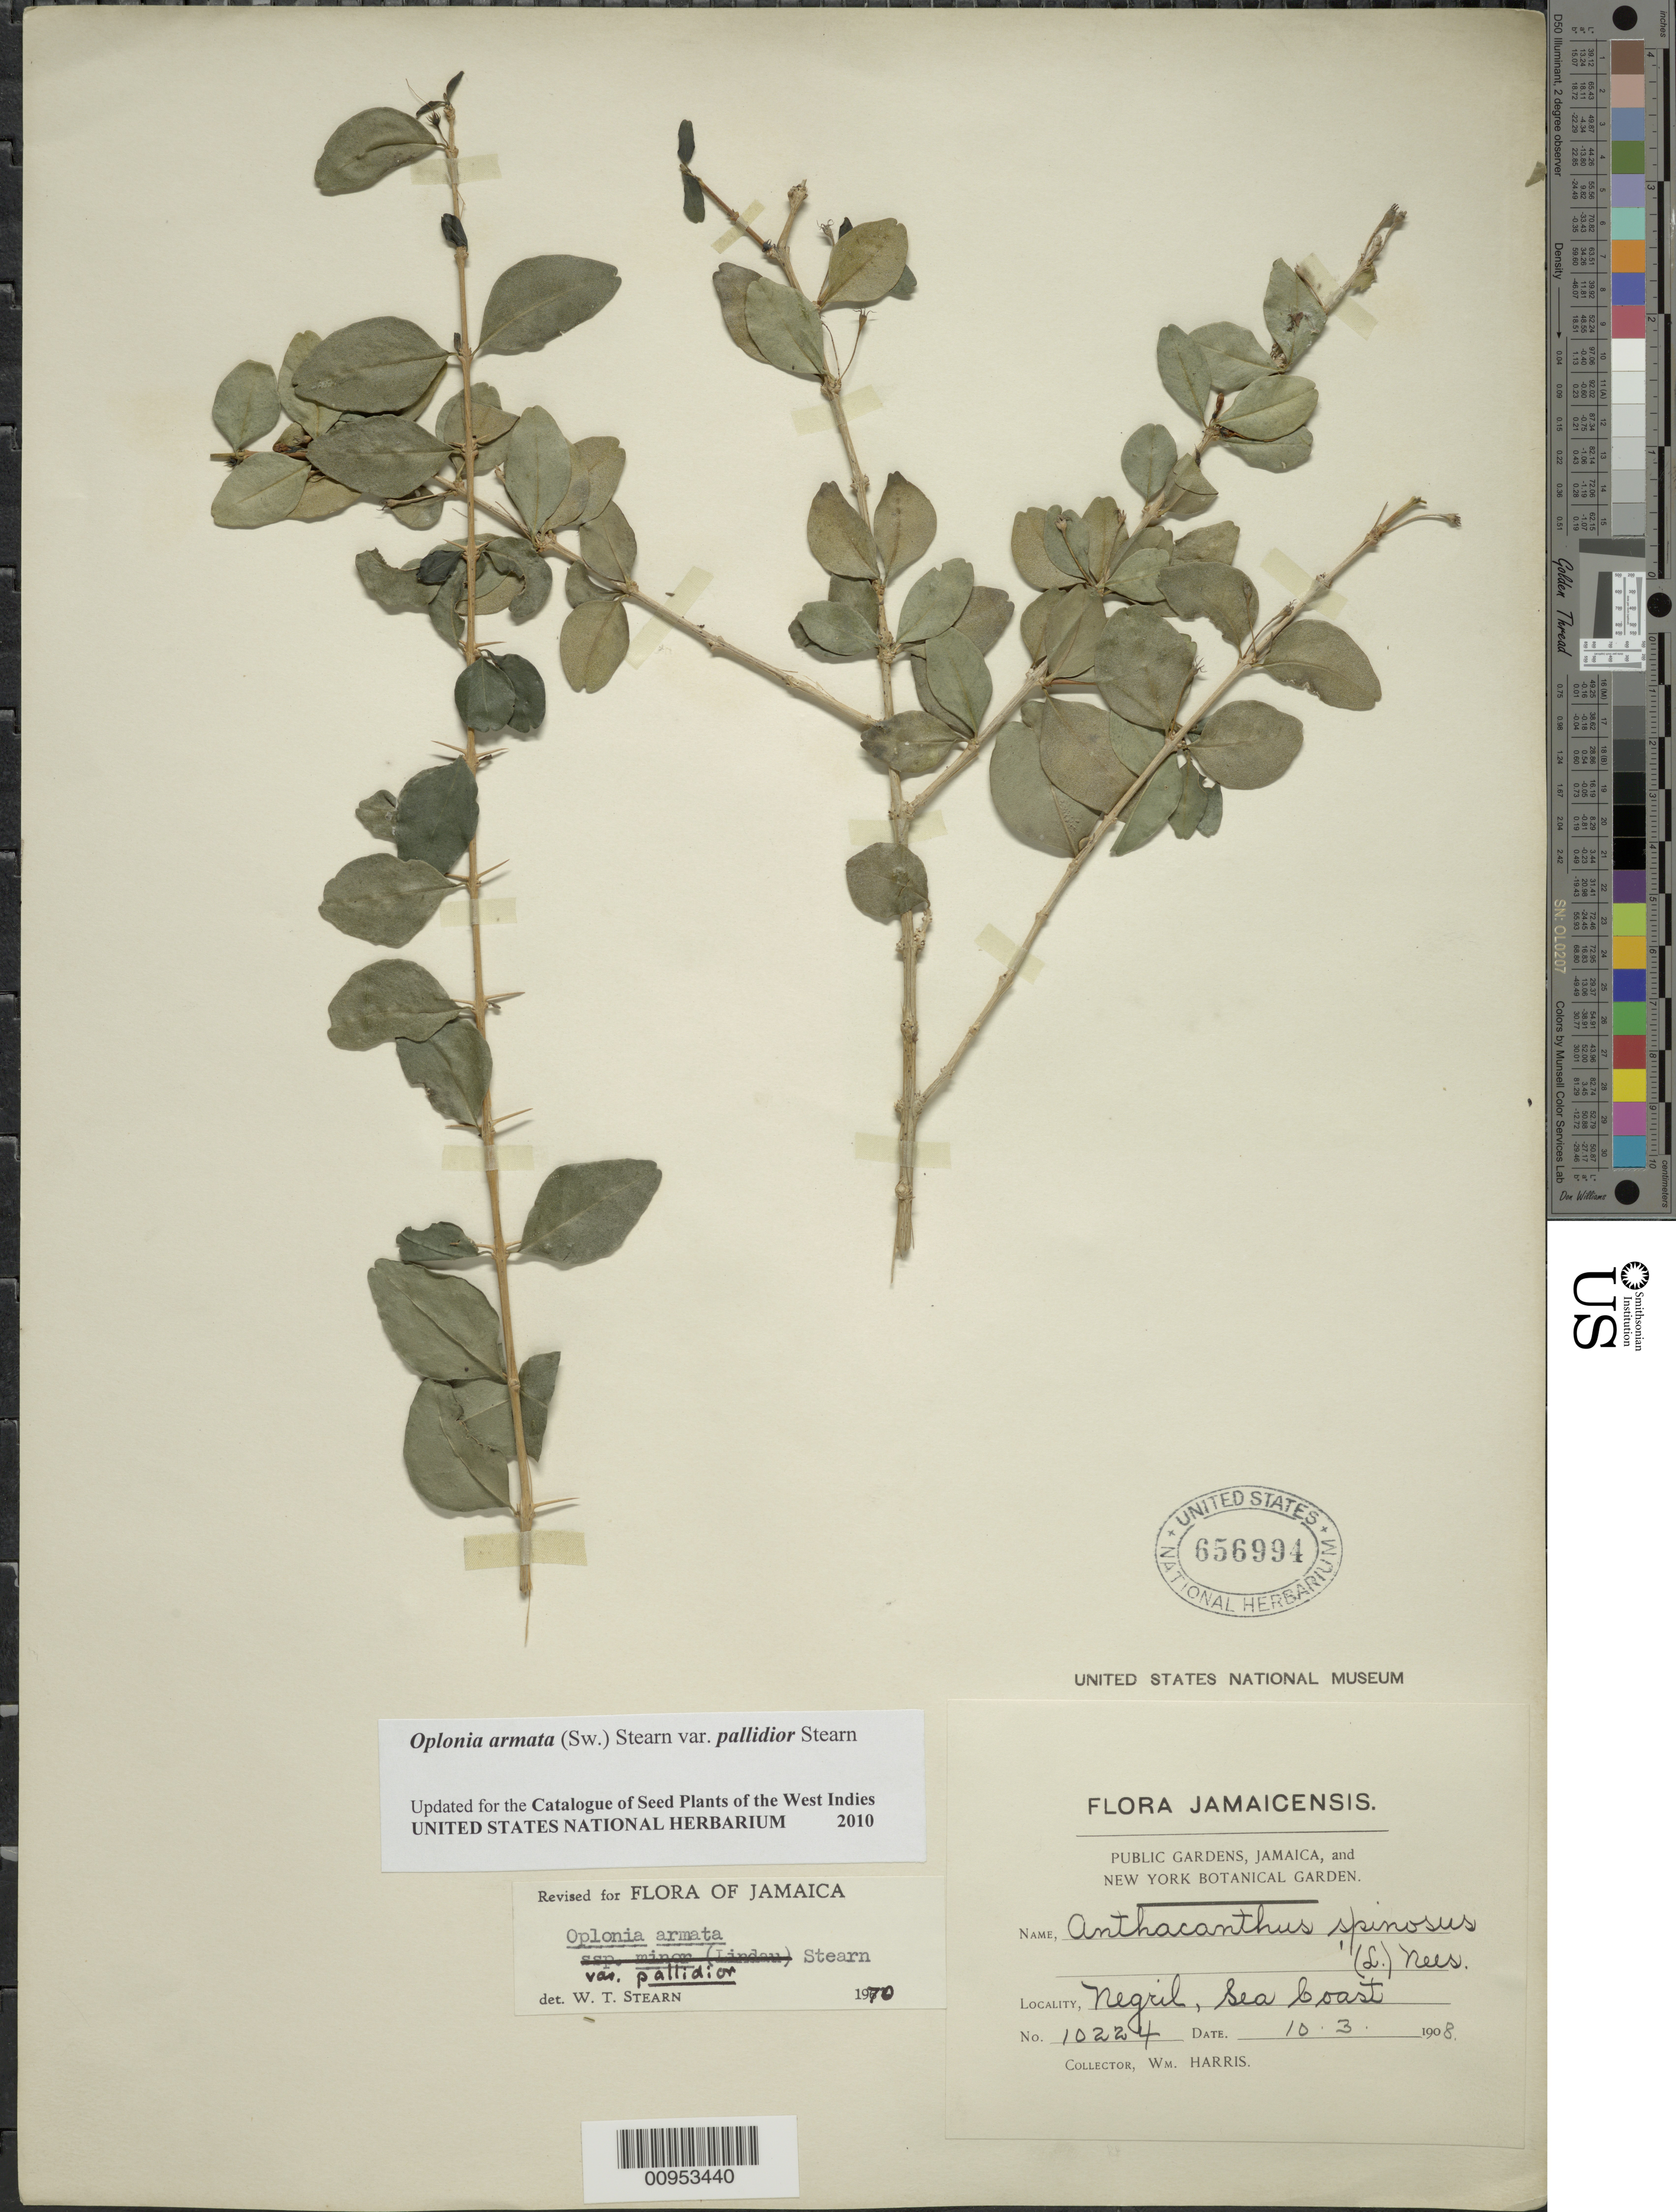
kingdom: Plantae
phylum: Tracheophyta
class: Magnoliopsida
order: Lamiales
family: Acanthaceae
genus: Oplonia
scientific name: Oplonia armata var. pallidior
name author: Stearn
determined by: Stearn, William T.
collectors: W. Harris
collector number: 10224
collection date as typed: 10 Mar 1908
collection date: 1908-03-10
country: Jamaica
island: Jamaica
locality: Negril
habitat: Sea coast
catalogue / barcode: US 656994